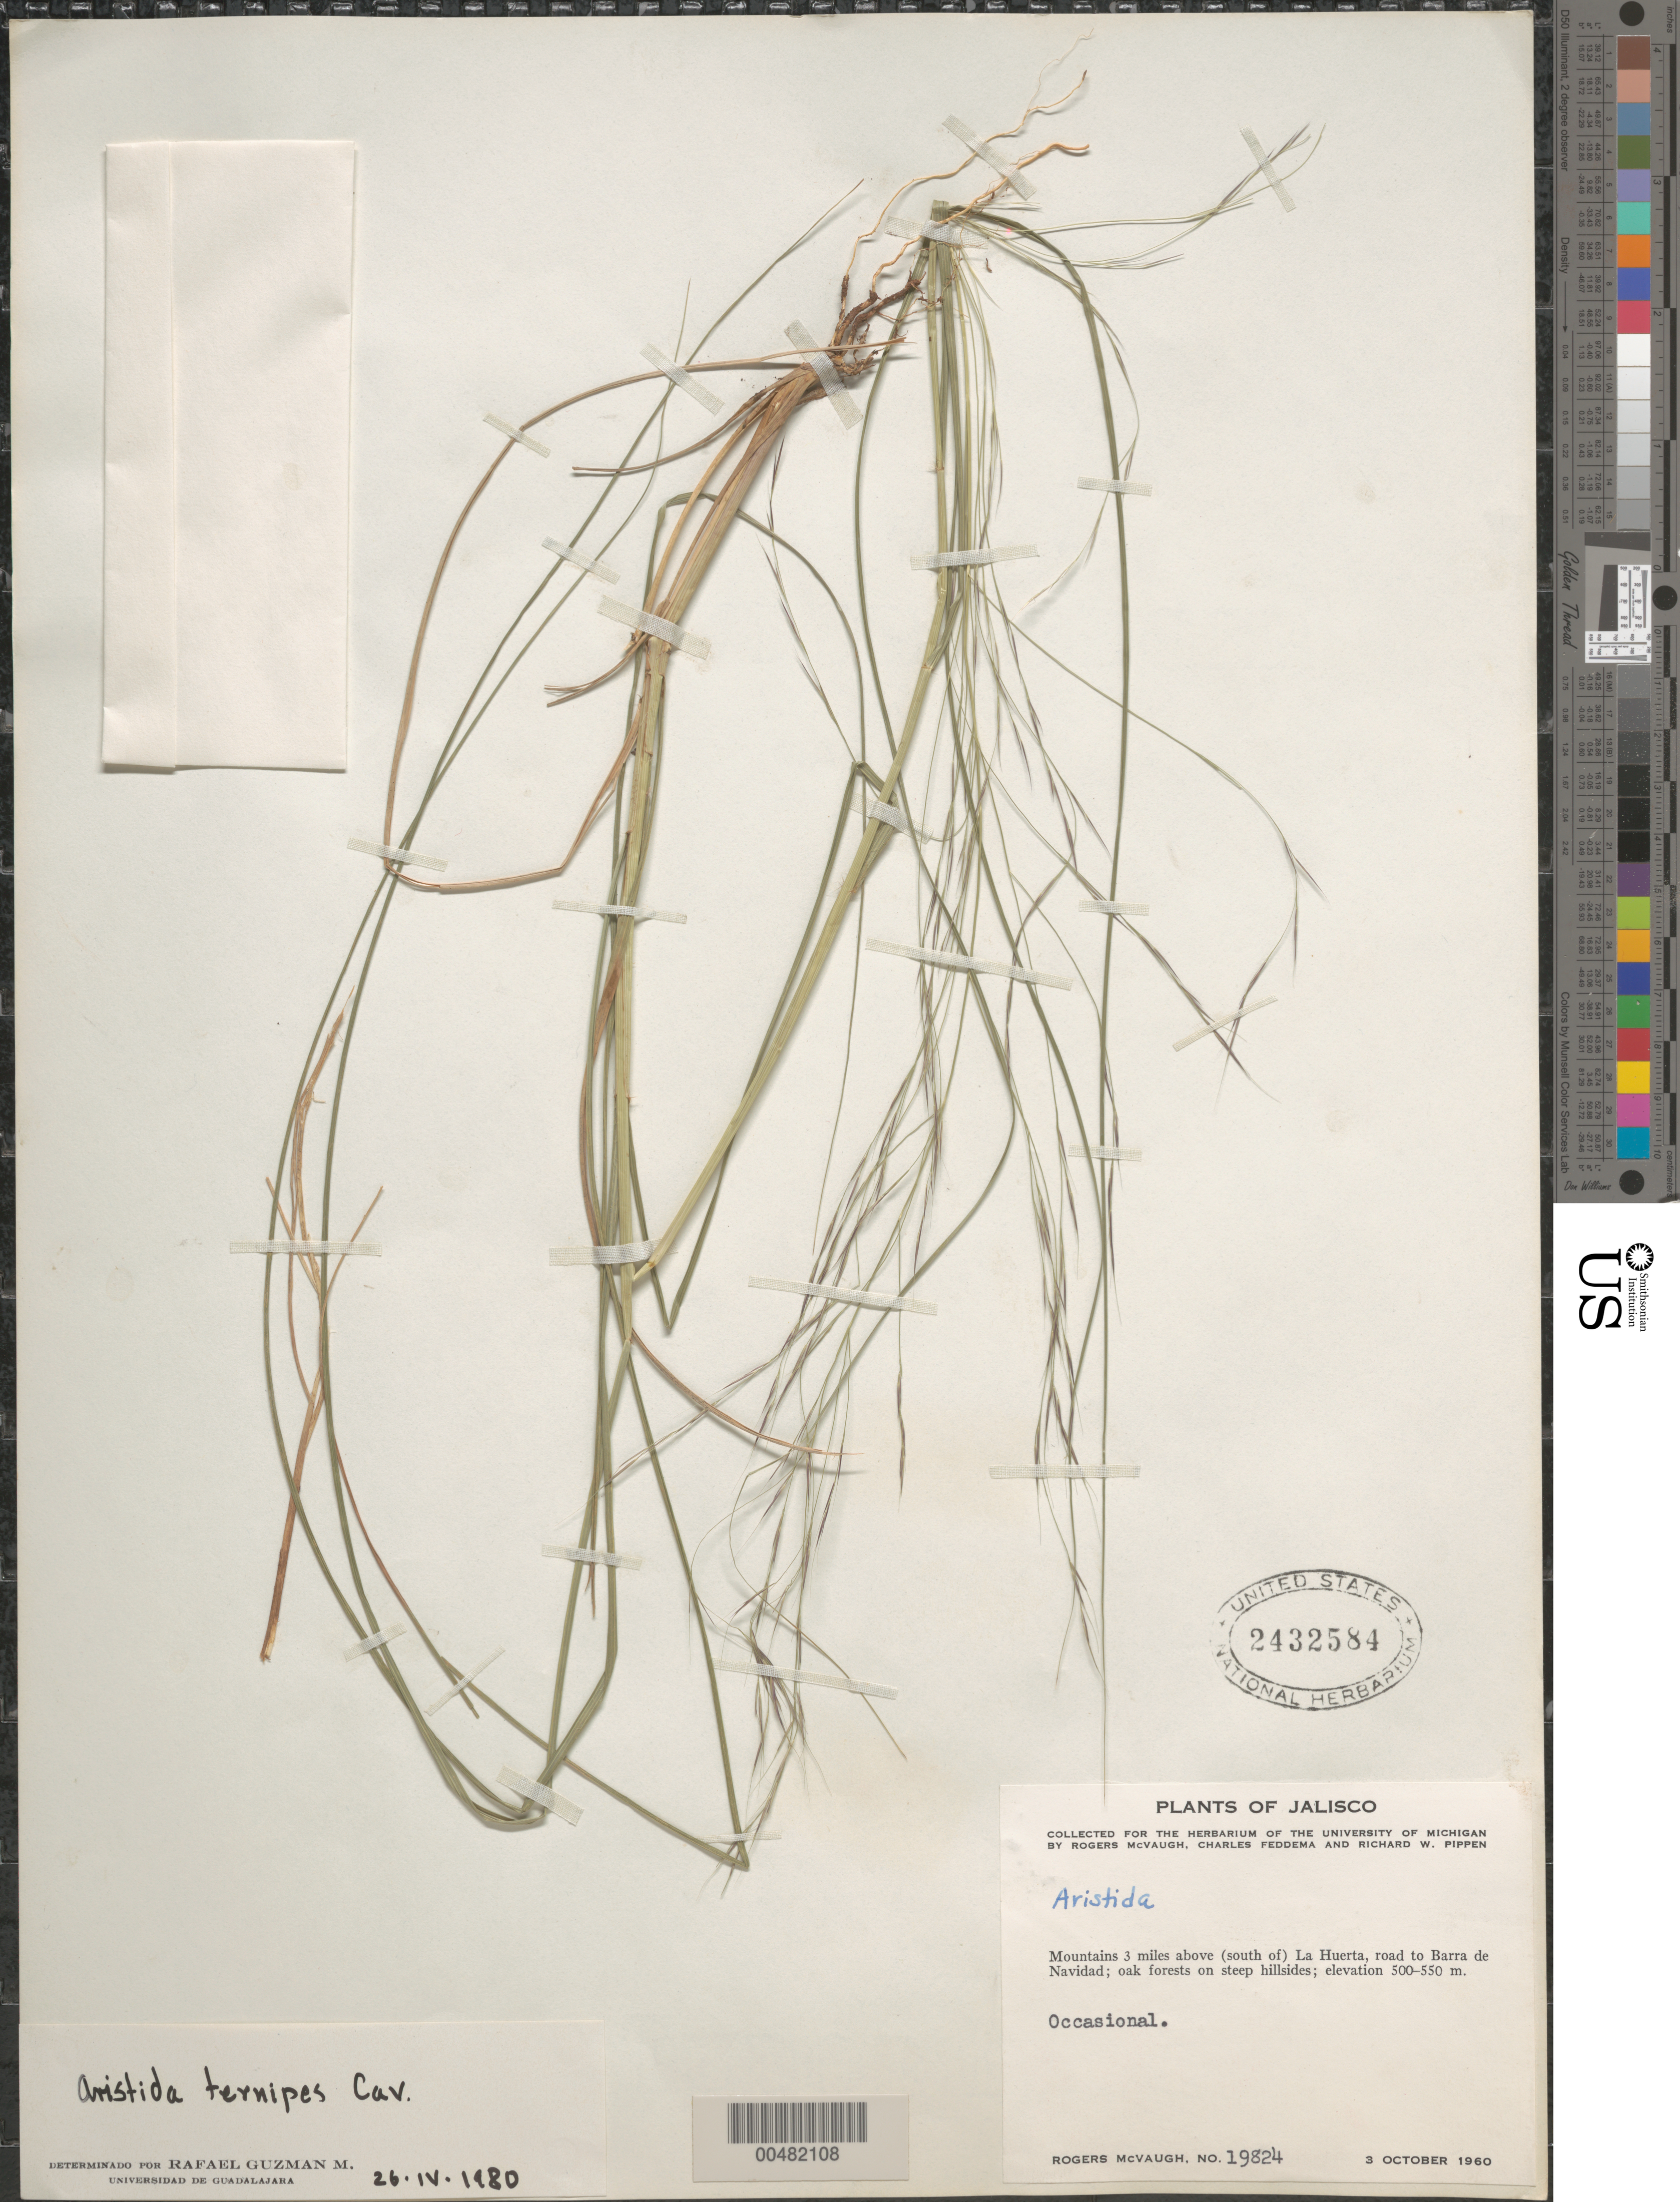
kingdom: Plantae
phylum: Tracheophyta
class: Liliopsida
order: Poales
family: Poaceae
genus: Aristida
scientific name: Aristida ternipes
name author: Cav.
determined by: Guzman-M., R.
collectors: R. McVaugh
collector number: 19824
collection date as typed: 3 Oct 1960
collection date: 1960-10-03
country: Mexico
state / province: Jalisco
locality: Mountains 3 mi above (S of) La Huerta, road to Barra de Navidad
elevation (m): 500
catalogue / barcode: US 2432584